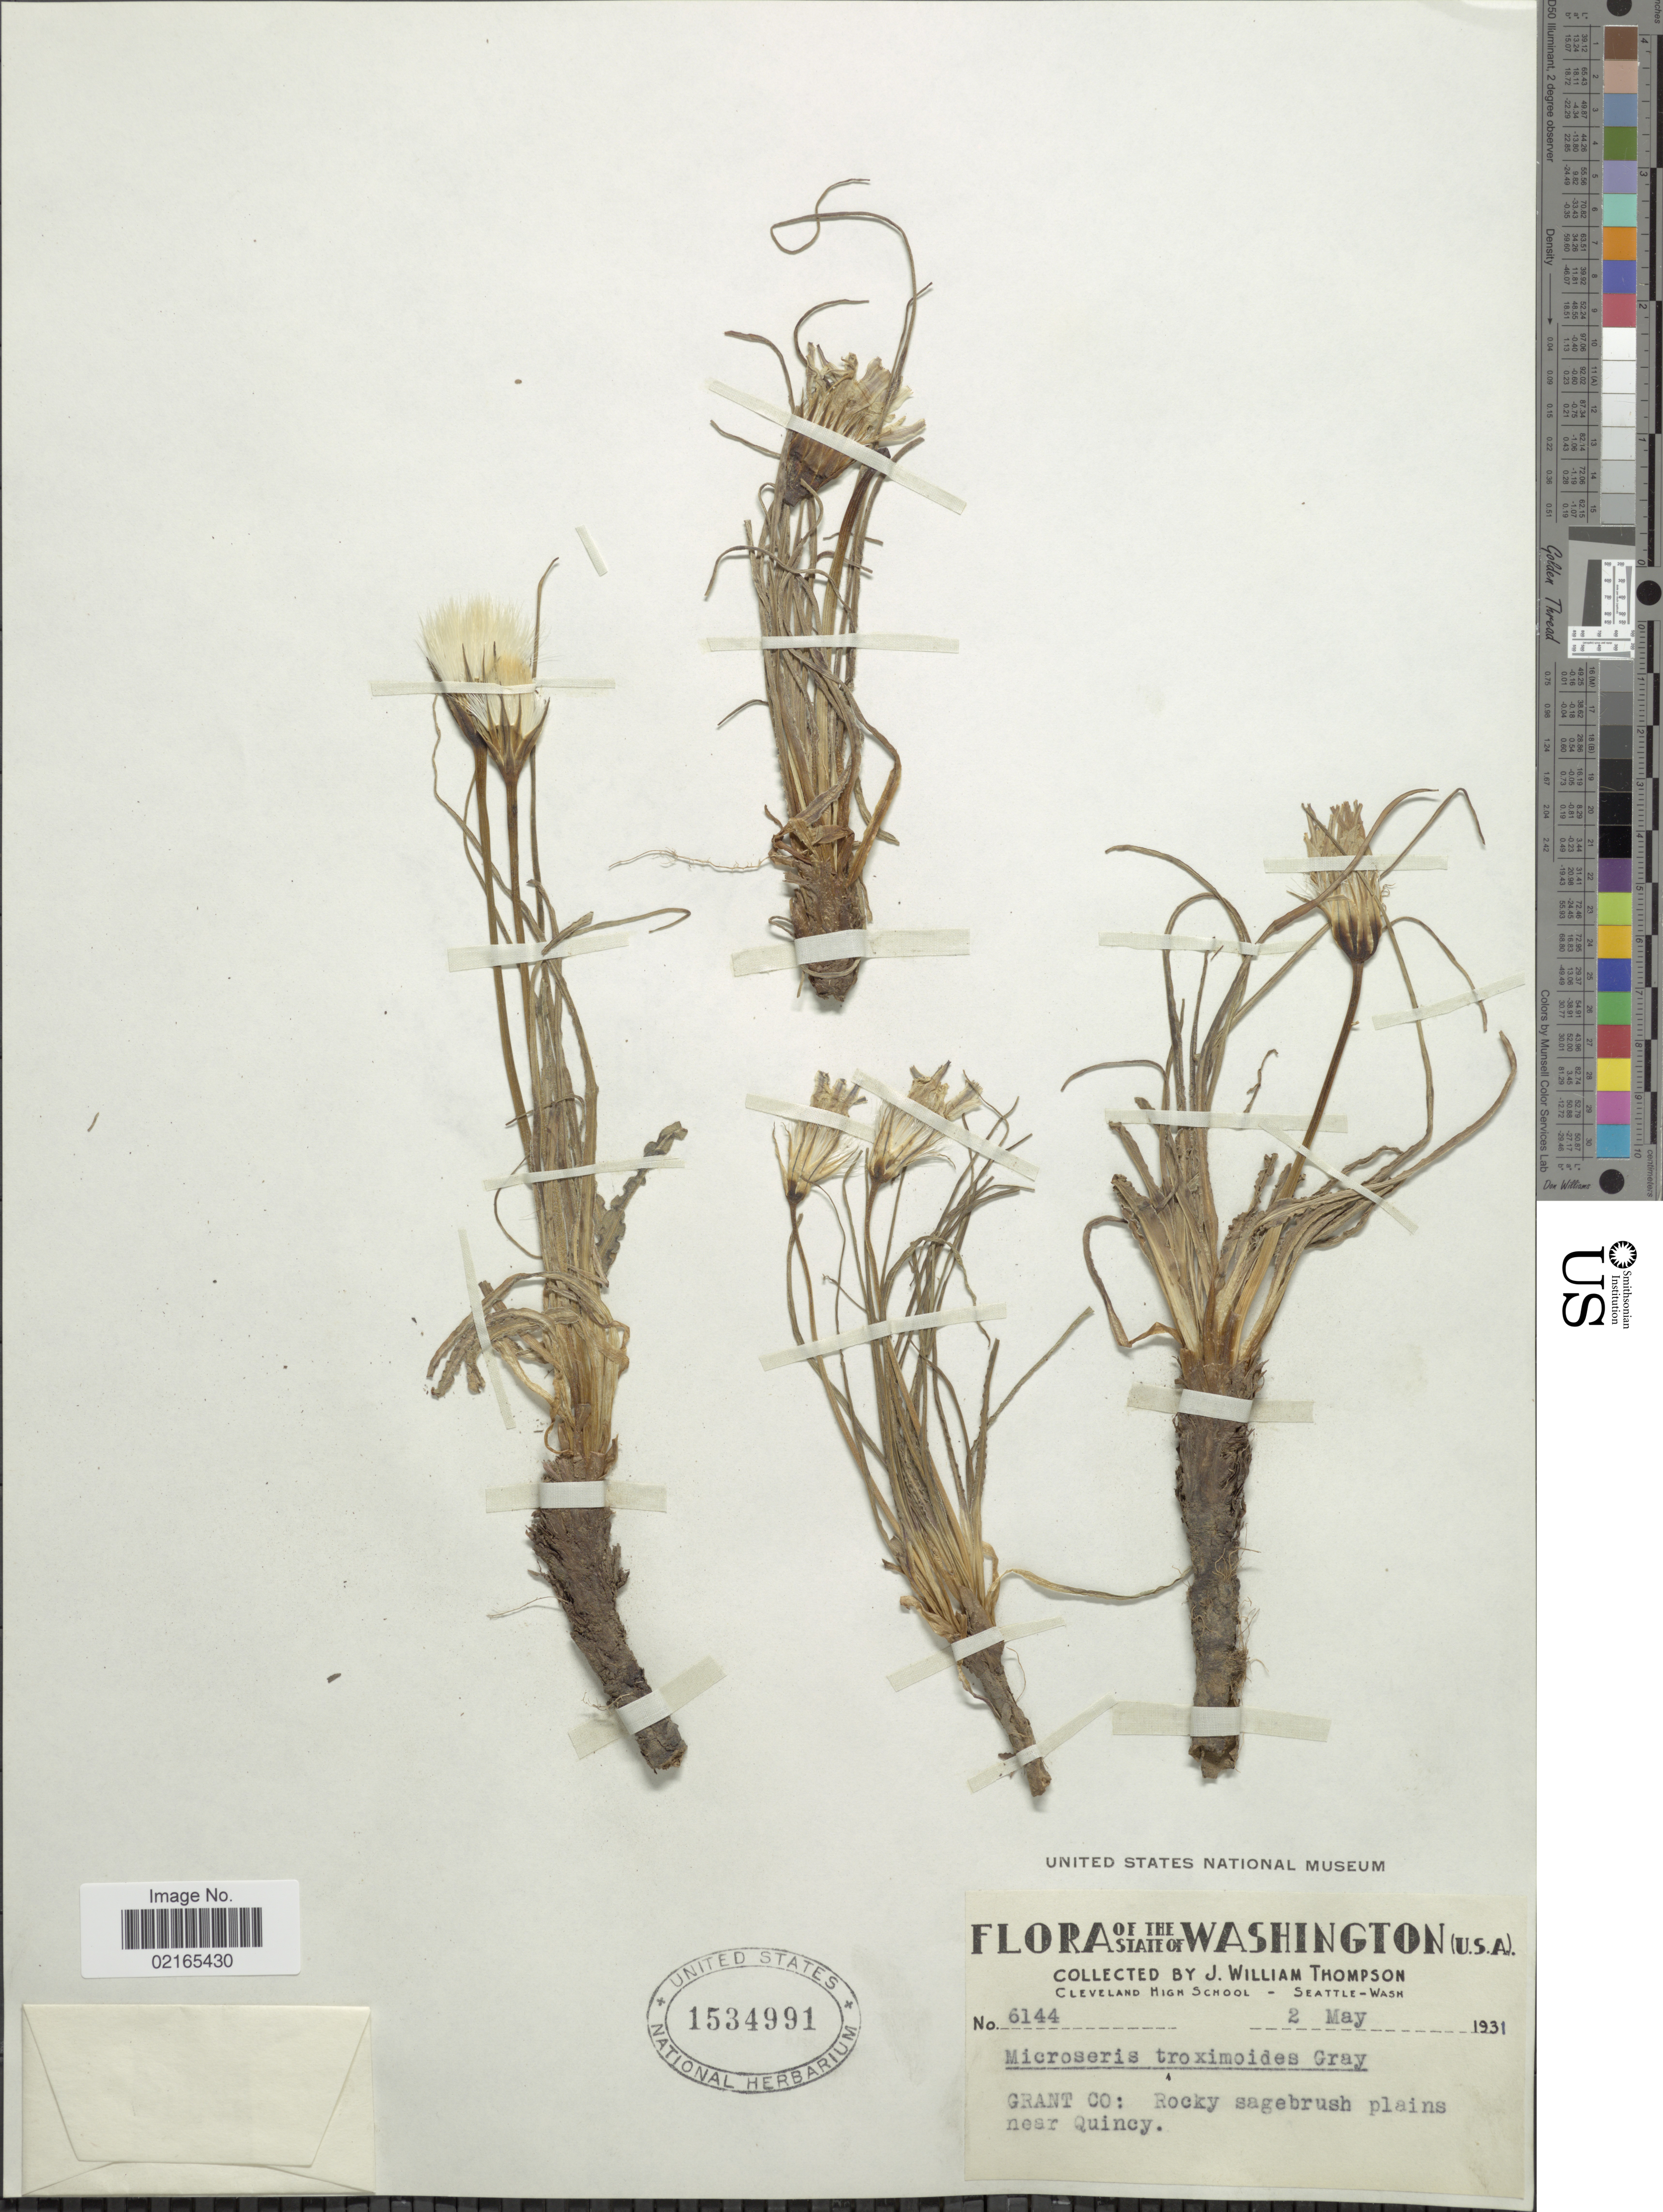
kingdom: Plantae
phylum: Tracheophyta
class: Magnoliopsida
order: Asterales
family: Asteraceae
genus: Nothocalais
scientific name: Nothocalais troximoides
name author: (A. Gray) Greene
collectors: J. W. Thompson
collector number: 6144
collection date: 1931-05-02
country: United States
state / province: Washington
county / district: Grant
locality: Grant Co.: Rocky sagebrush plains near Quincy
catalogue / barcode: US 1534991